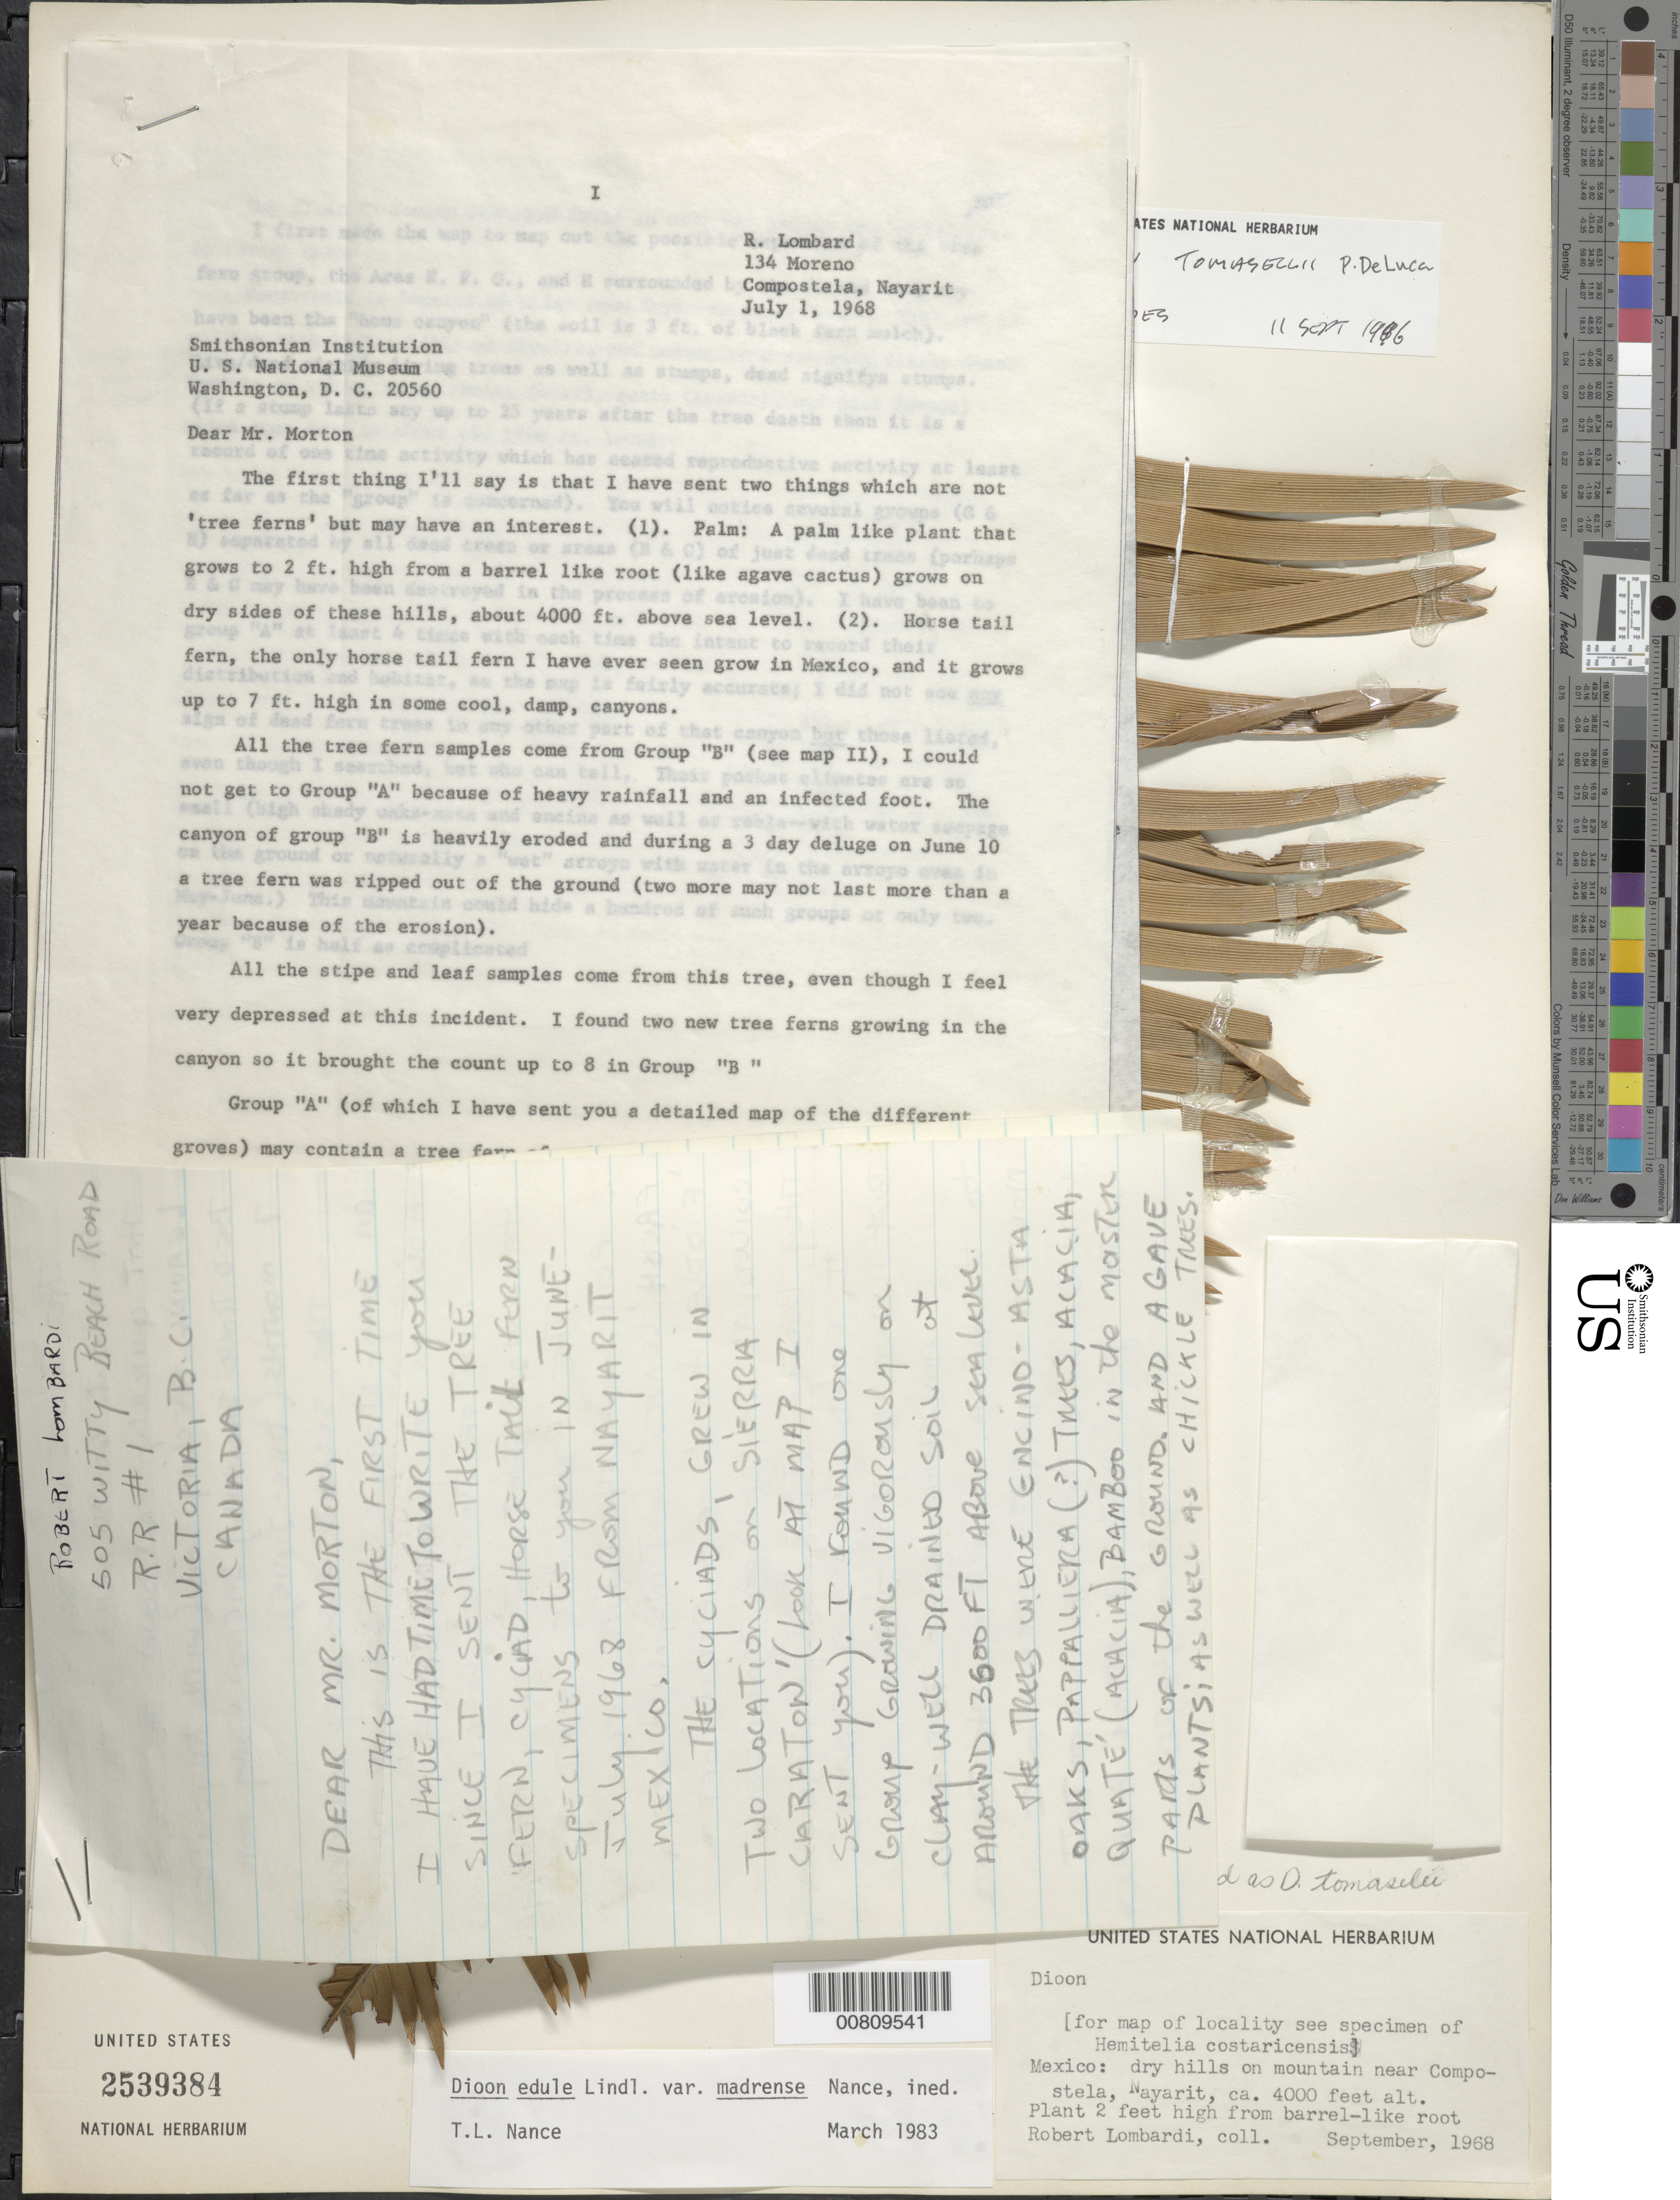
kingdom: Plantae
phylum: Tracheophyta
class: Cycadopsida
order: Cycadales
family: Zamiaceae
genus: Dioon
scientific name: Dioon tomasellii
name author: De Luca et al.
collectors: R. Lombardi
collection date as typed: Sep 1968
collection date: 1968-09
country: Mexico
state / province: Nayarit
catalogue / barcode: US 2539384